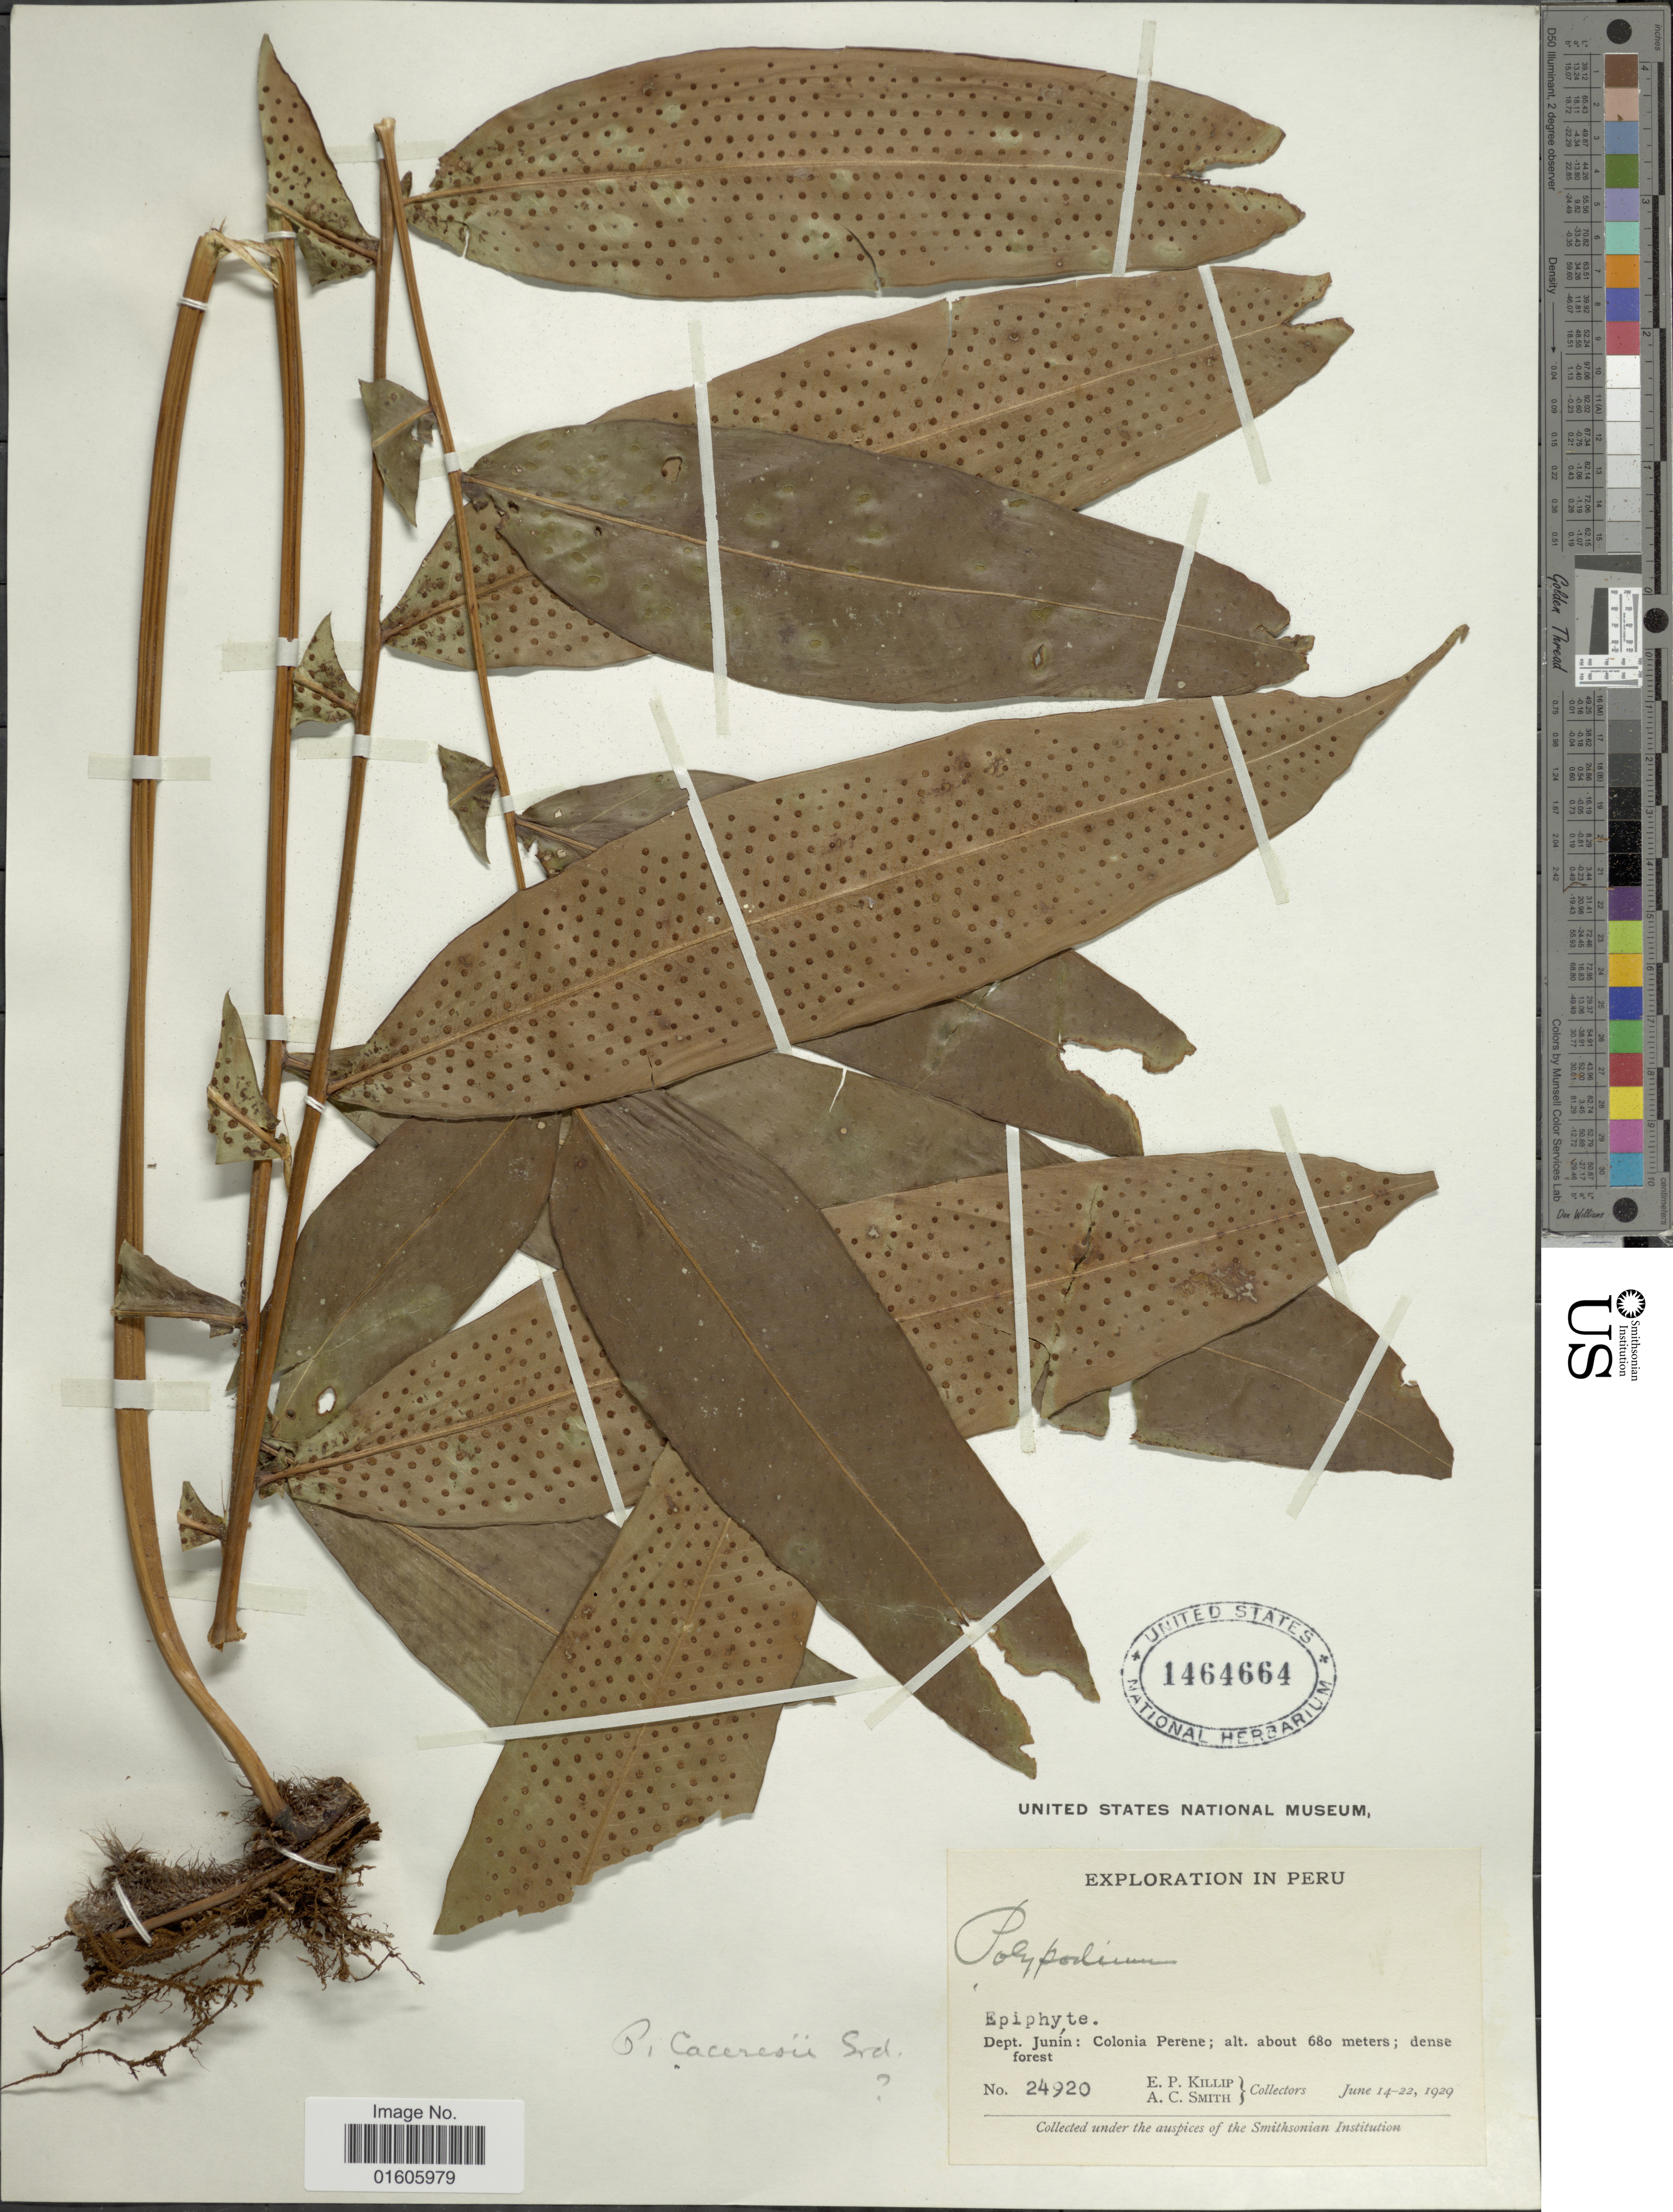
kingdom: Plantae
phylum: Tracheophyta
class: Polypodiopsida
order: Polypodiales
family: Polypodiaceae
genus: Serpocaulon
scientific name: Serpocaulon caceresii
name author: A.R. Sm.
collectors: E. P. Killip & A. C. Smith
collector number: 24920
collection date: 1929-06-14/1929-06-22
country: Peru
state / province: Junín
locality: Dept. Junín: Colonia Perene.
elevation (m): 680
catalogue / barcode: US 1464664